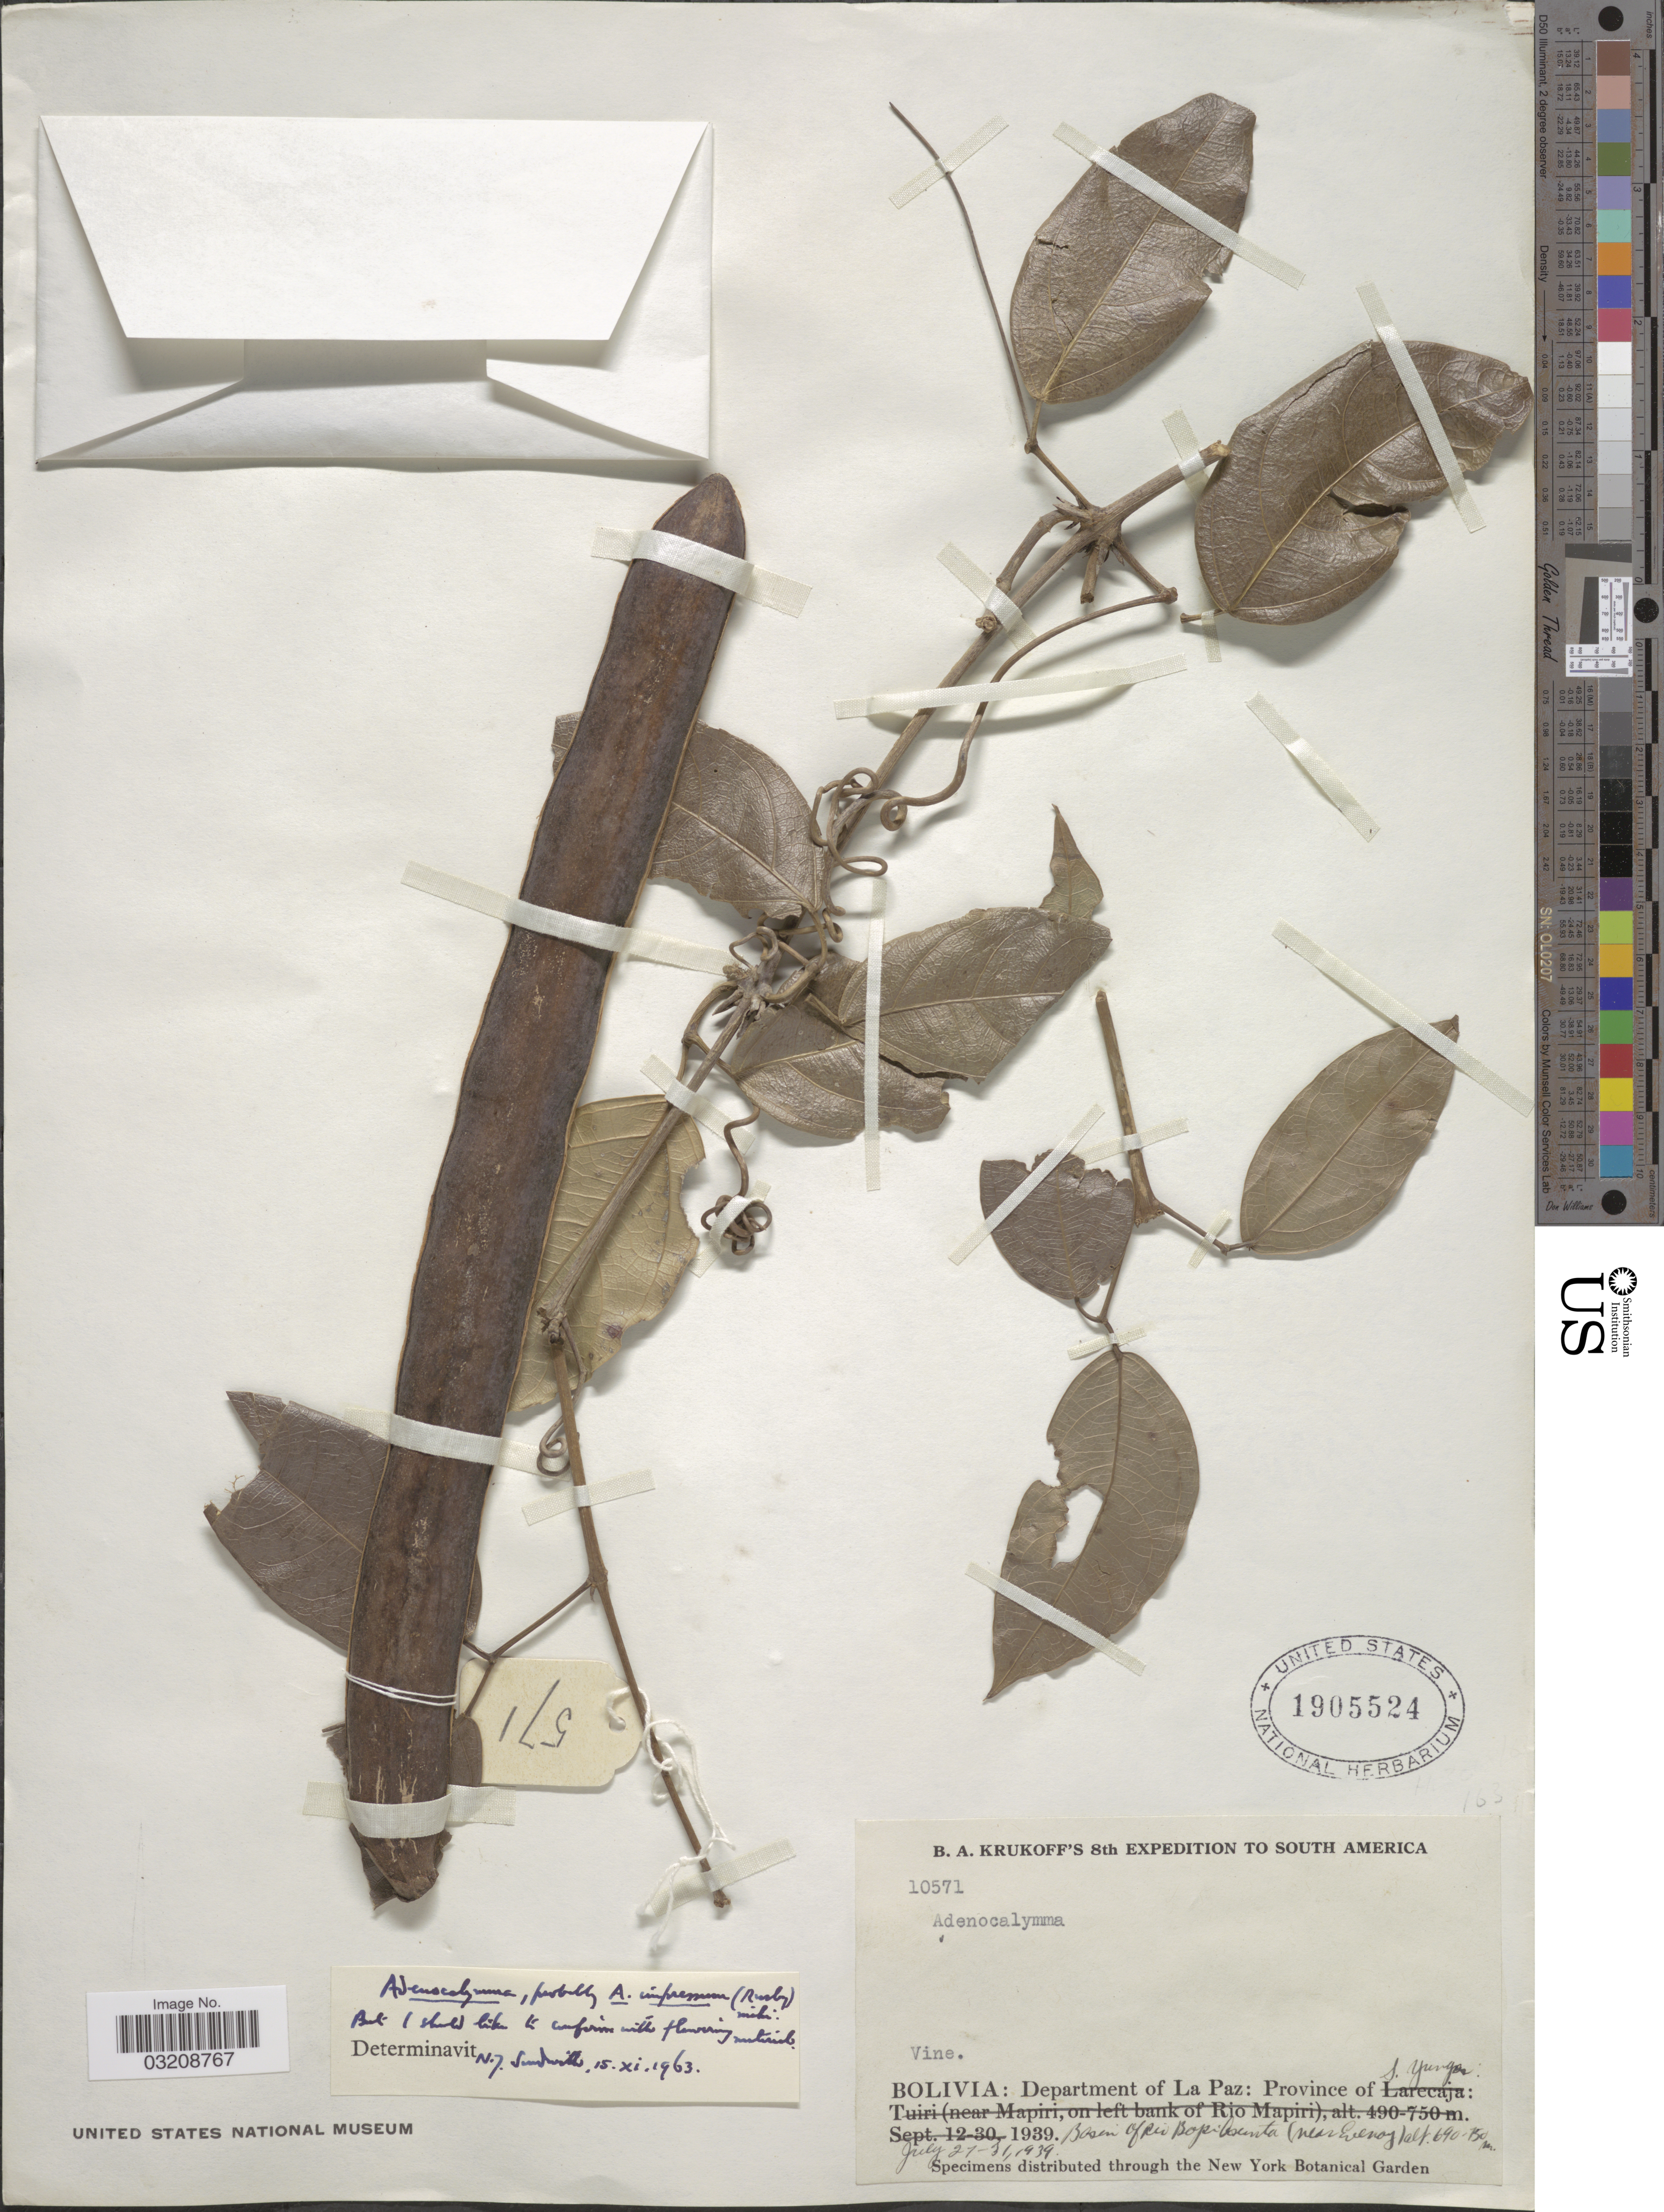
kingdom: Plantae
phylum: Tracheophyta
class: Magnoliopsida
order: Lamiales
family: Bignoniaceae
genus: Adenocalymma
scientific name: Adenocalymma impressum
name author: (Rusby) Sandwith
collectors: B. A. Krukoff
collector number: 10571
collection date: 1939-07-27/1939-07-31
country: Bolivia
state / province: La Paz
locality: Department of La Paz: Province of S. Yungas: Basin of Rio Bopsi Asunta (near Everay)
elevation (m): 690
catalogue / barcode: US 1905524